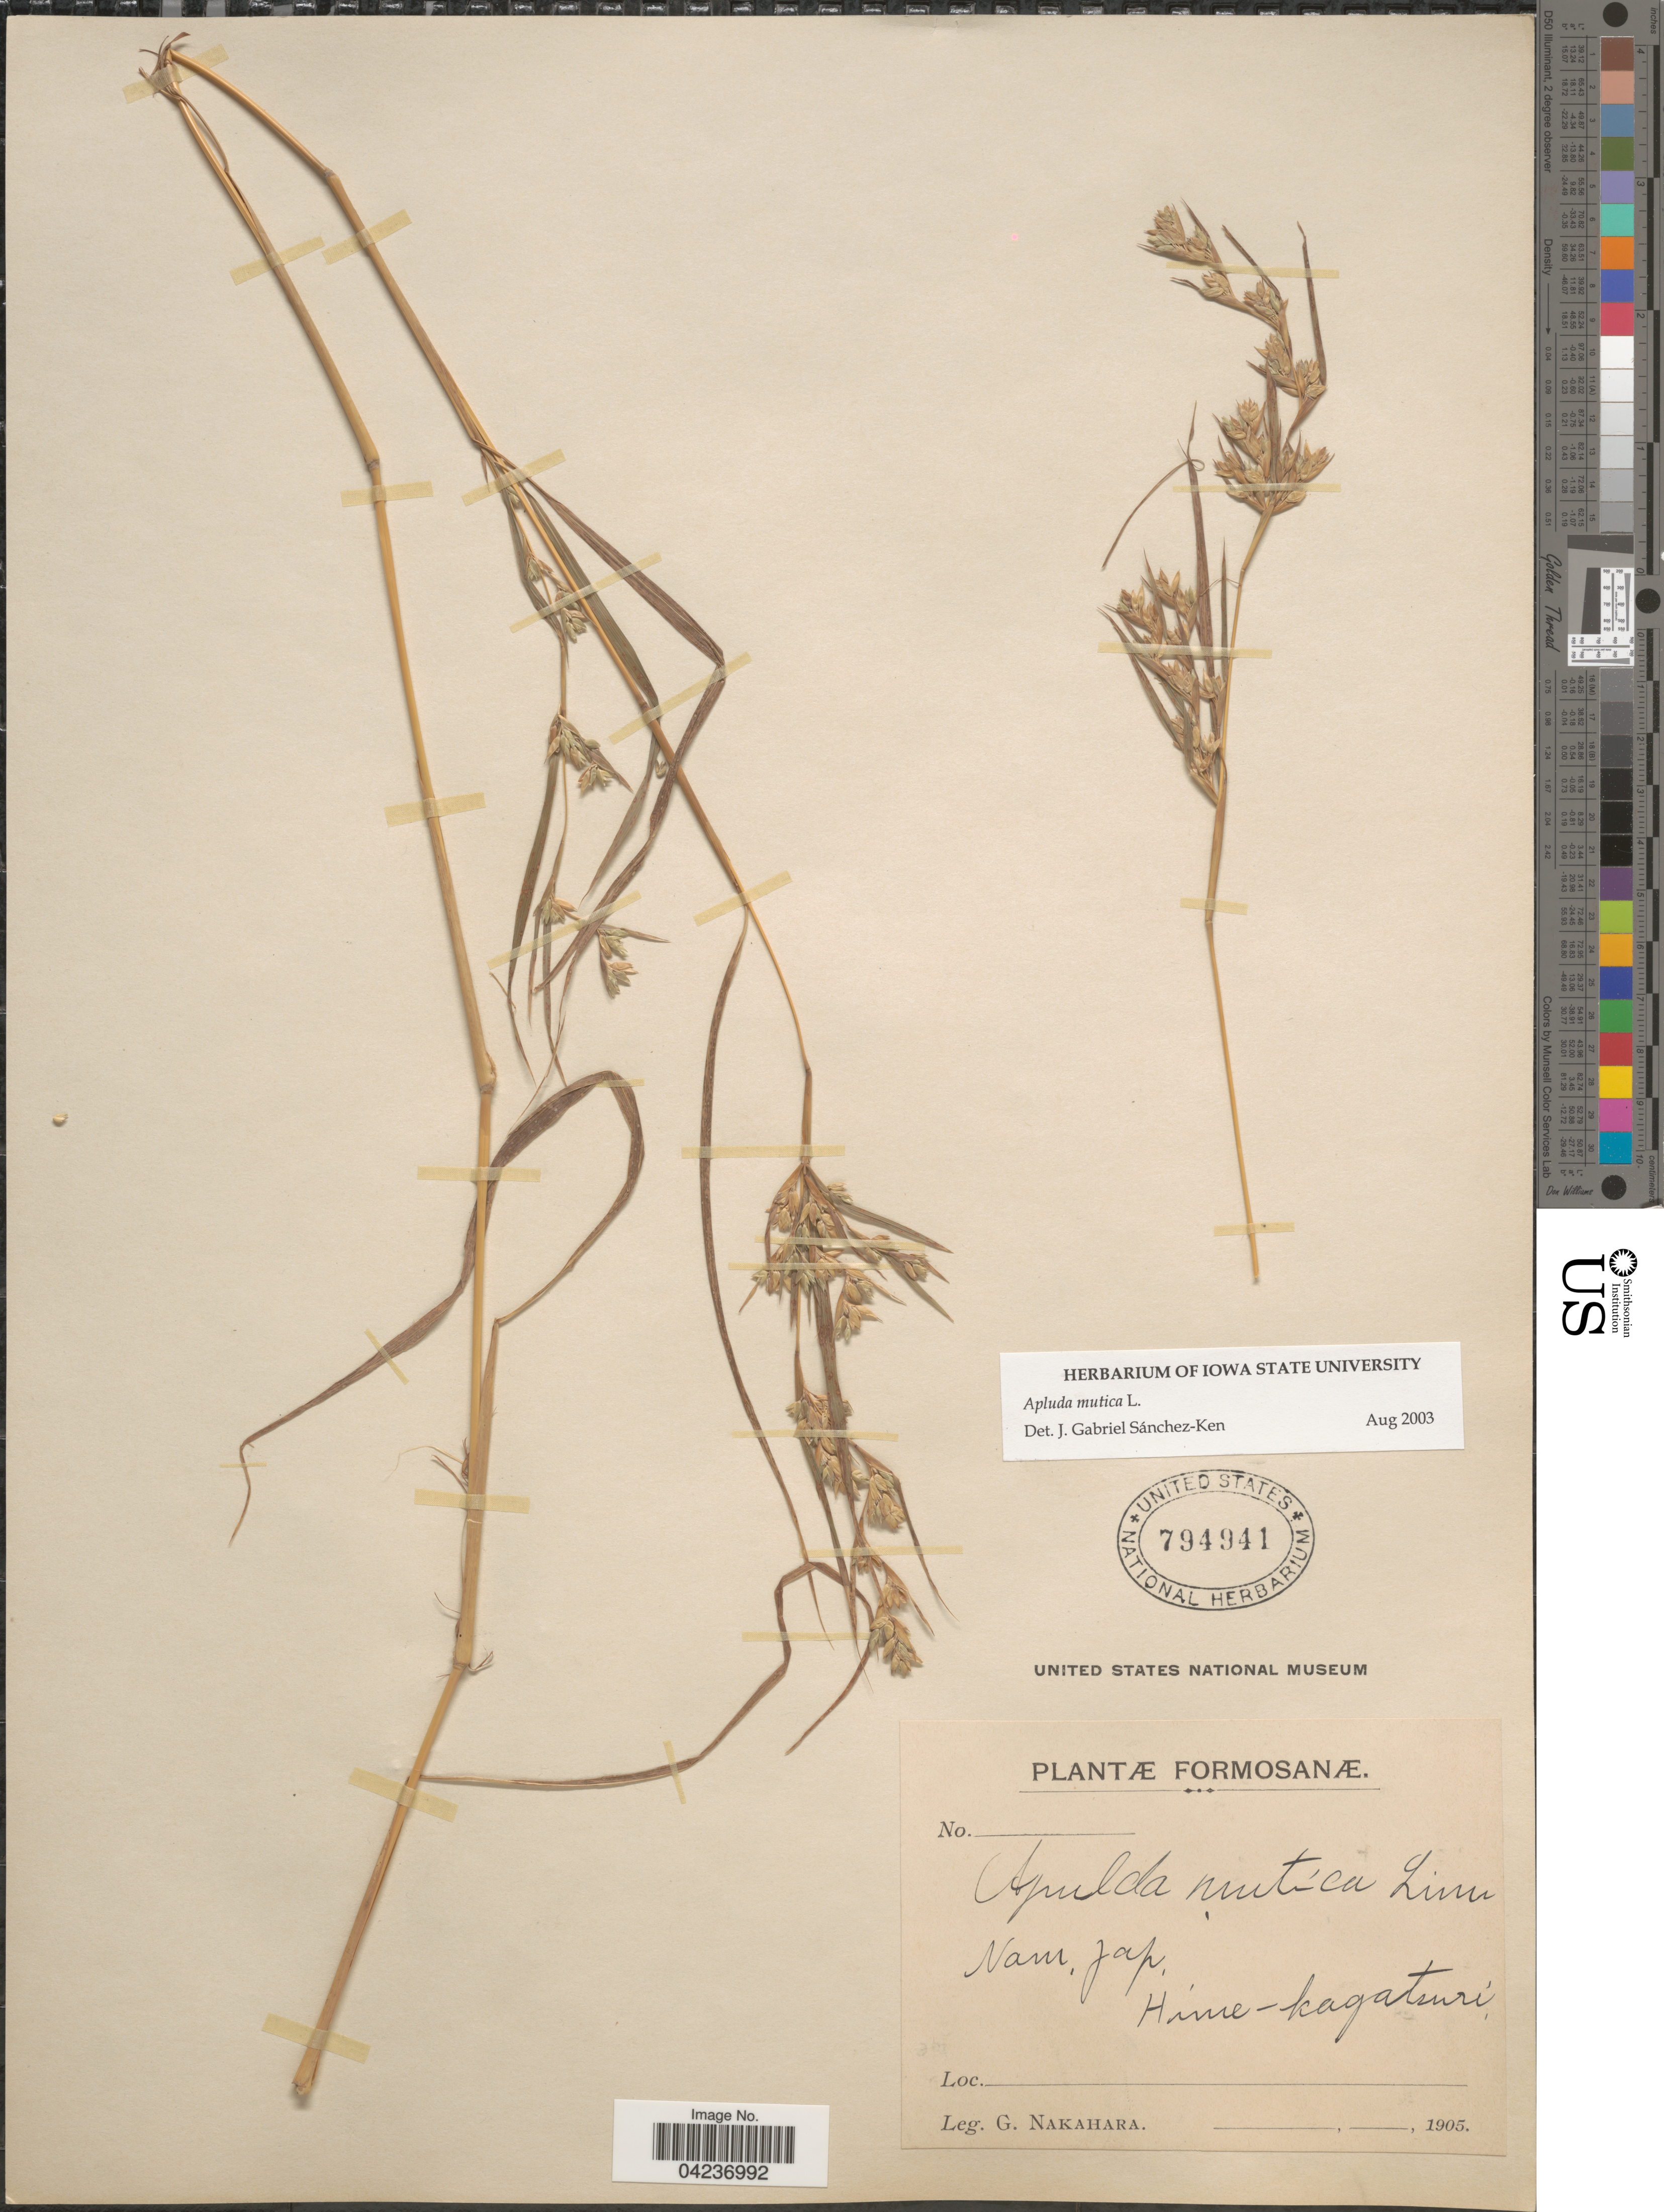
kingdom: Plantae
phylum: Tracheophyta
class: Liliopsida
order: Poales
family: Poaceae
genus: Apluda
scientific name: Apluda mutica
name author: L.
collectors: G. Nakahara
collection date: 1905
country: Taiwan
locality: Formosanæ.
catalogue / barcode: US 794941